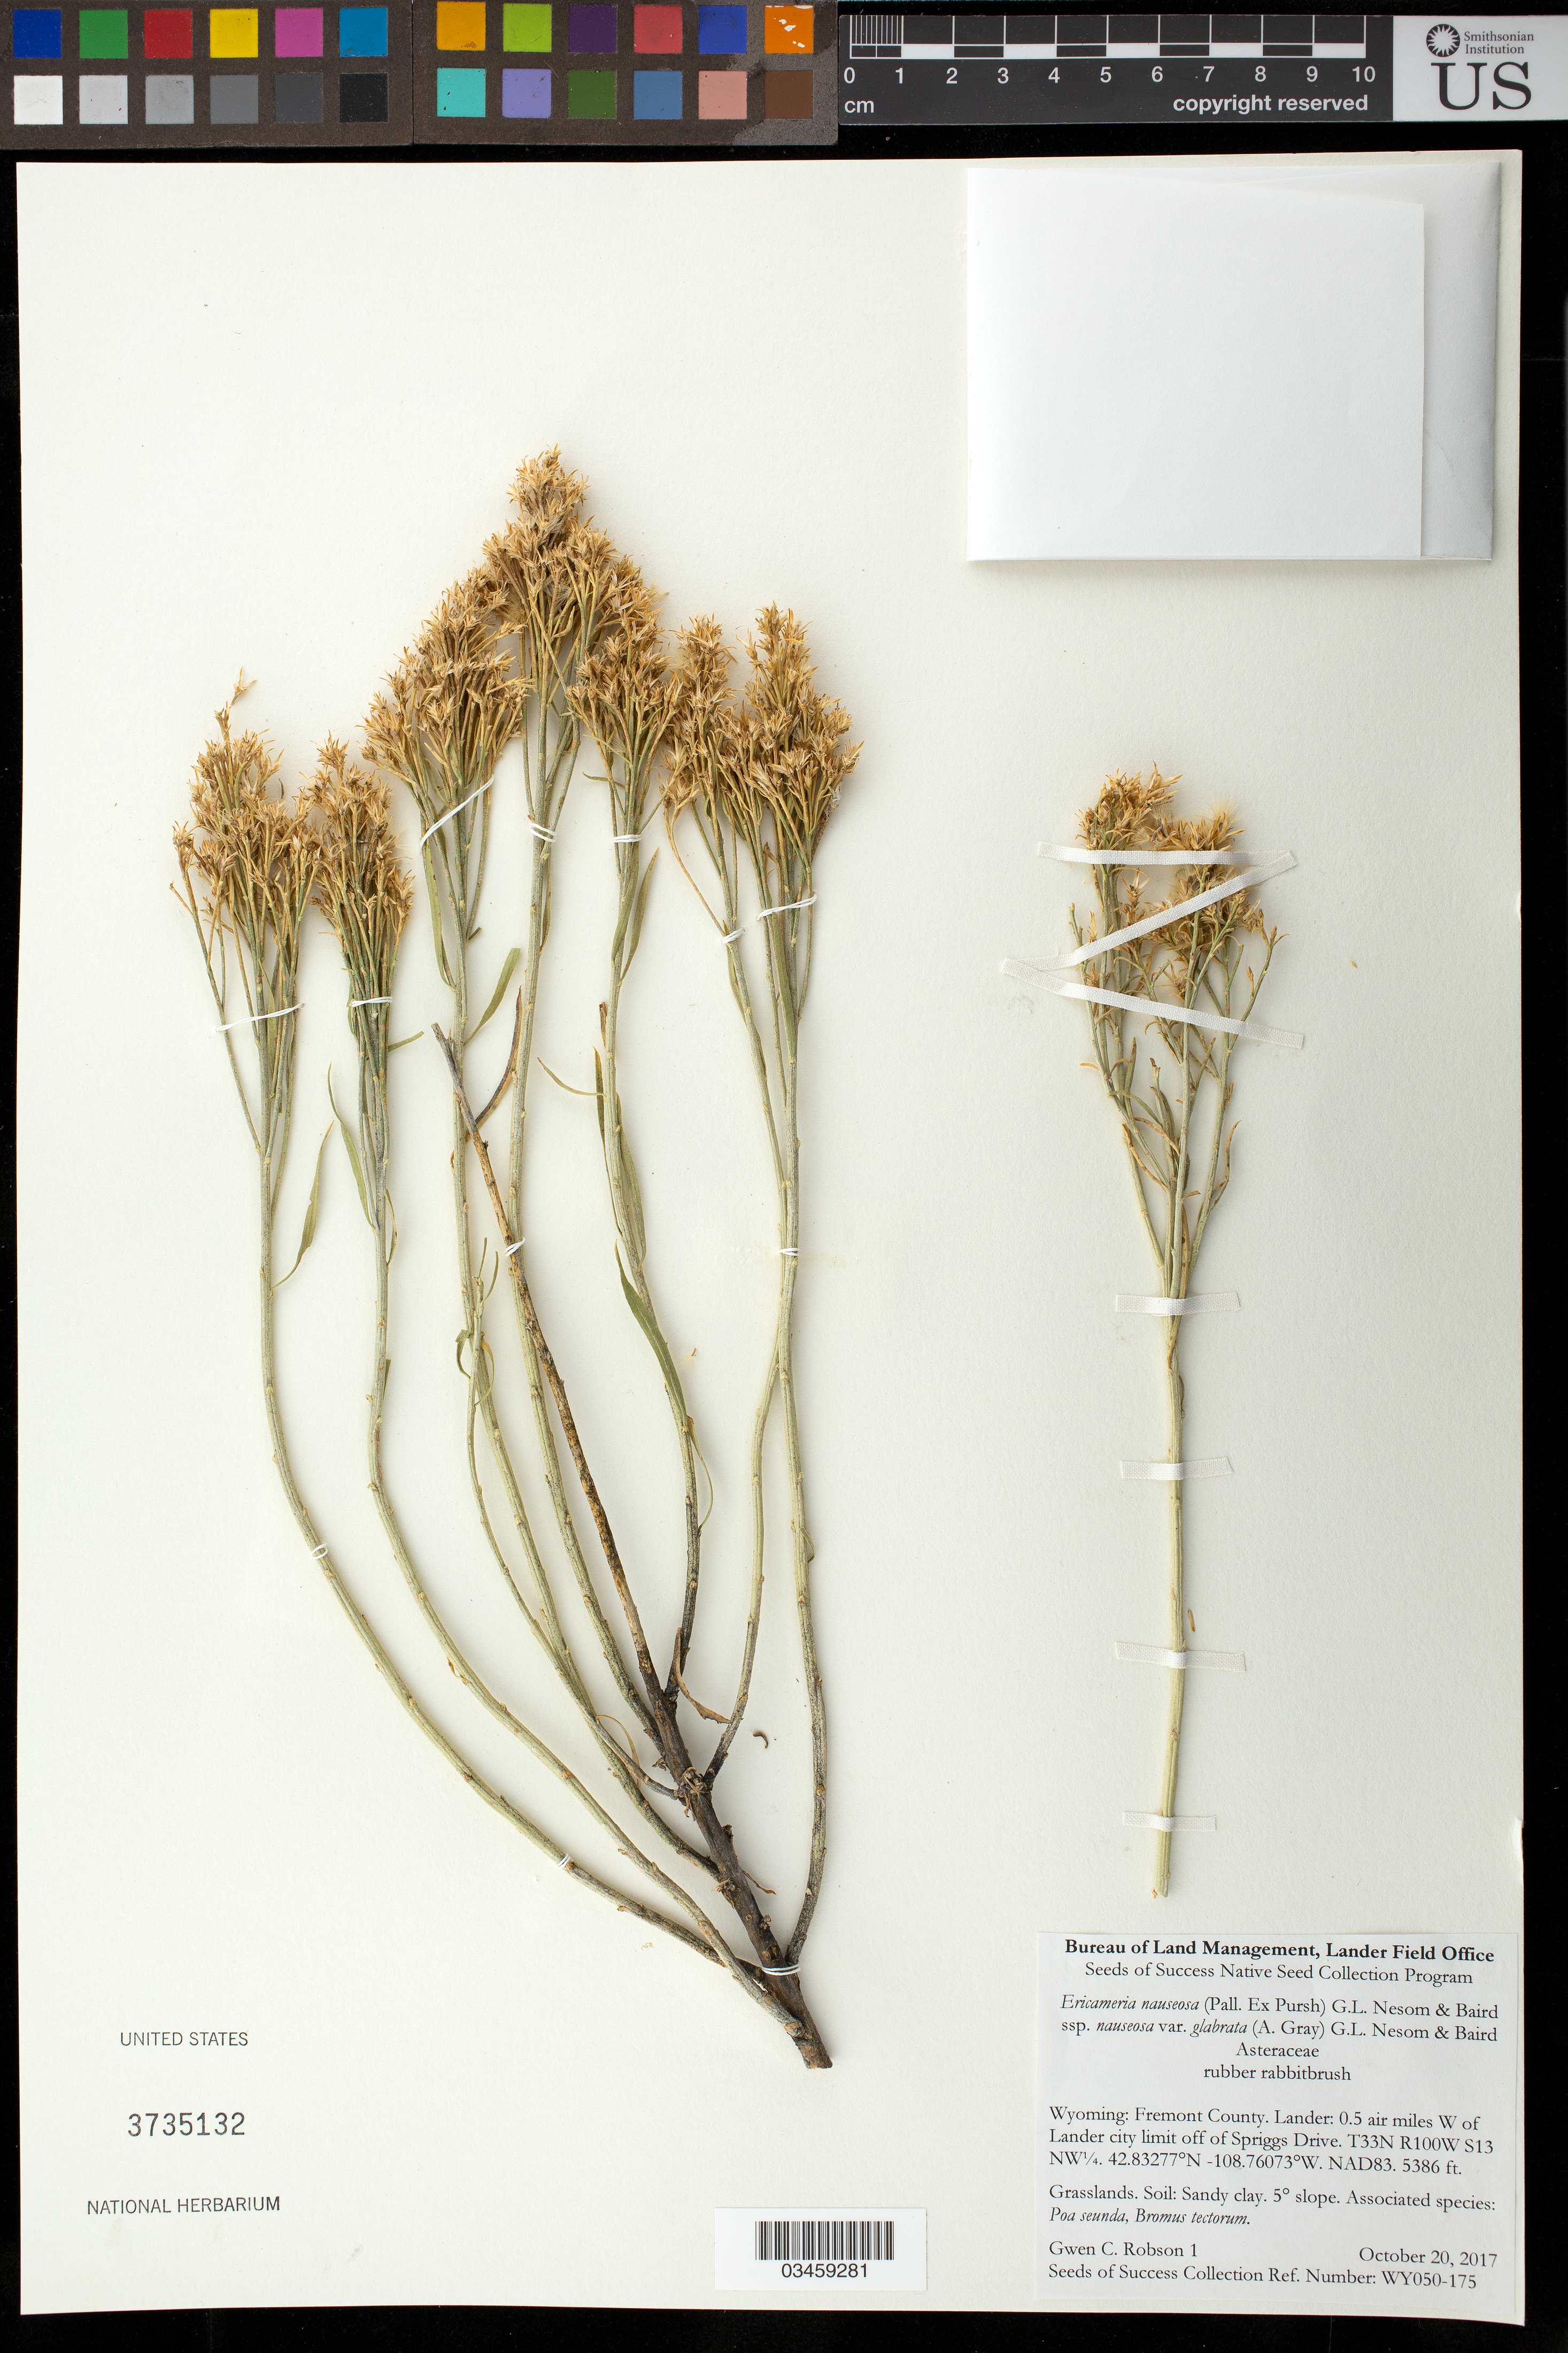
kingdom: Plantae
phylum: Tracheophyta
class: Magnoliopsida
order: Asterales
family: Asteraceae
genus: Ericameria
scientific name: Ericameria nauseosa var. glabrata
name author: (A. Gray) G.L. Nesom & G.I. Baird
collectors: G. Robson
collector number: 1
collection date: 2017-10-20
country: United States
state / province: Wyoming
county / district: Fremont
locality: Lander, 0.5 air mi. W of Lander city limit off of Springs Drive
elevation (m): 1642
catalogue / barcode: US 3735132